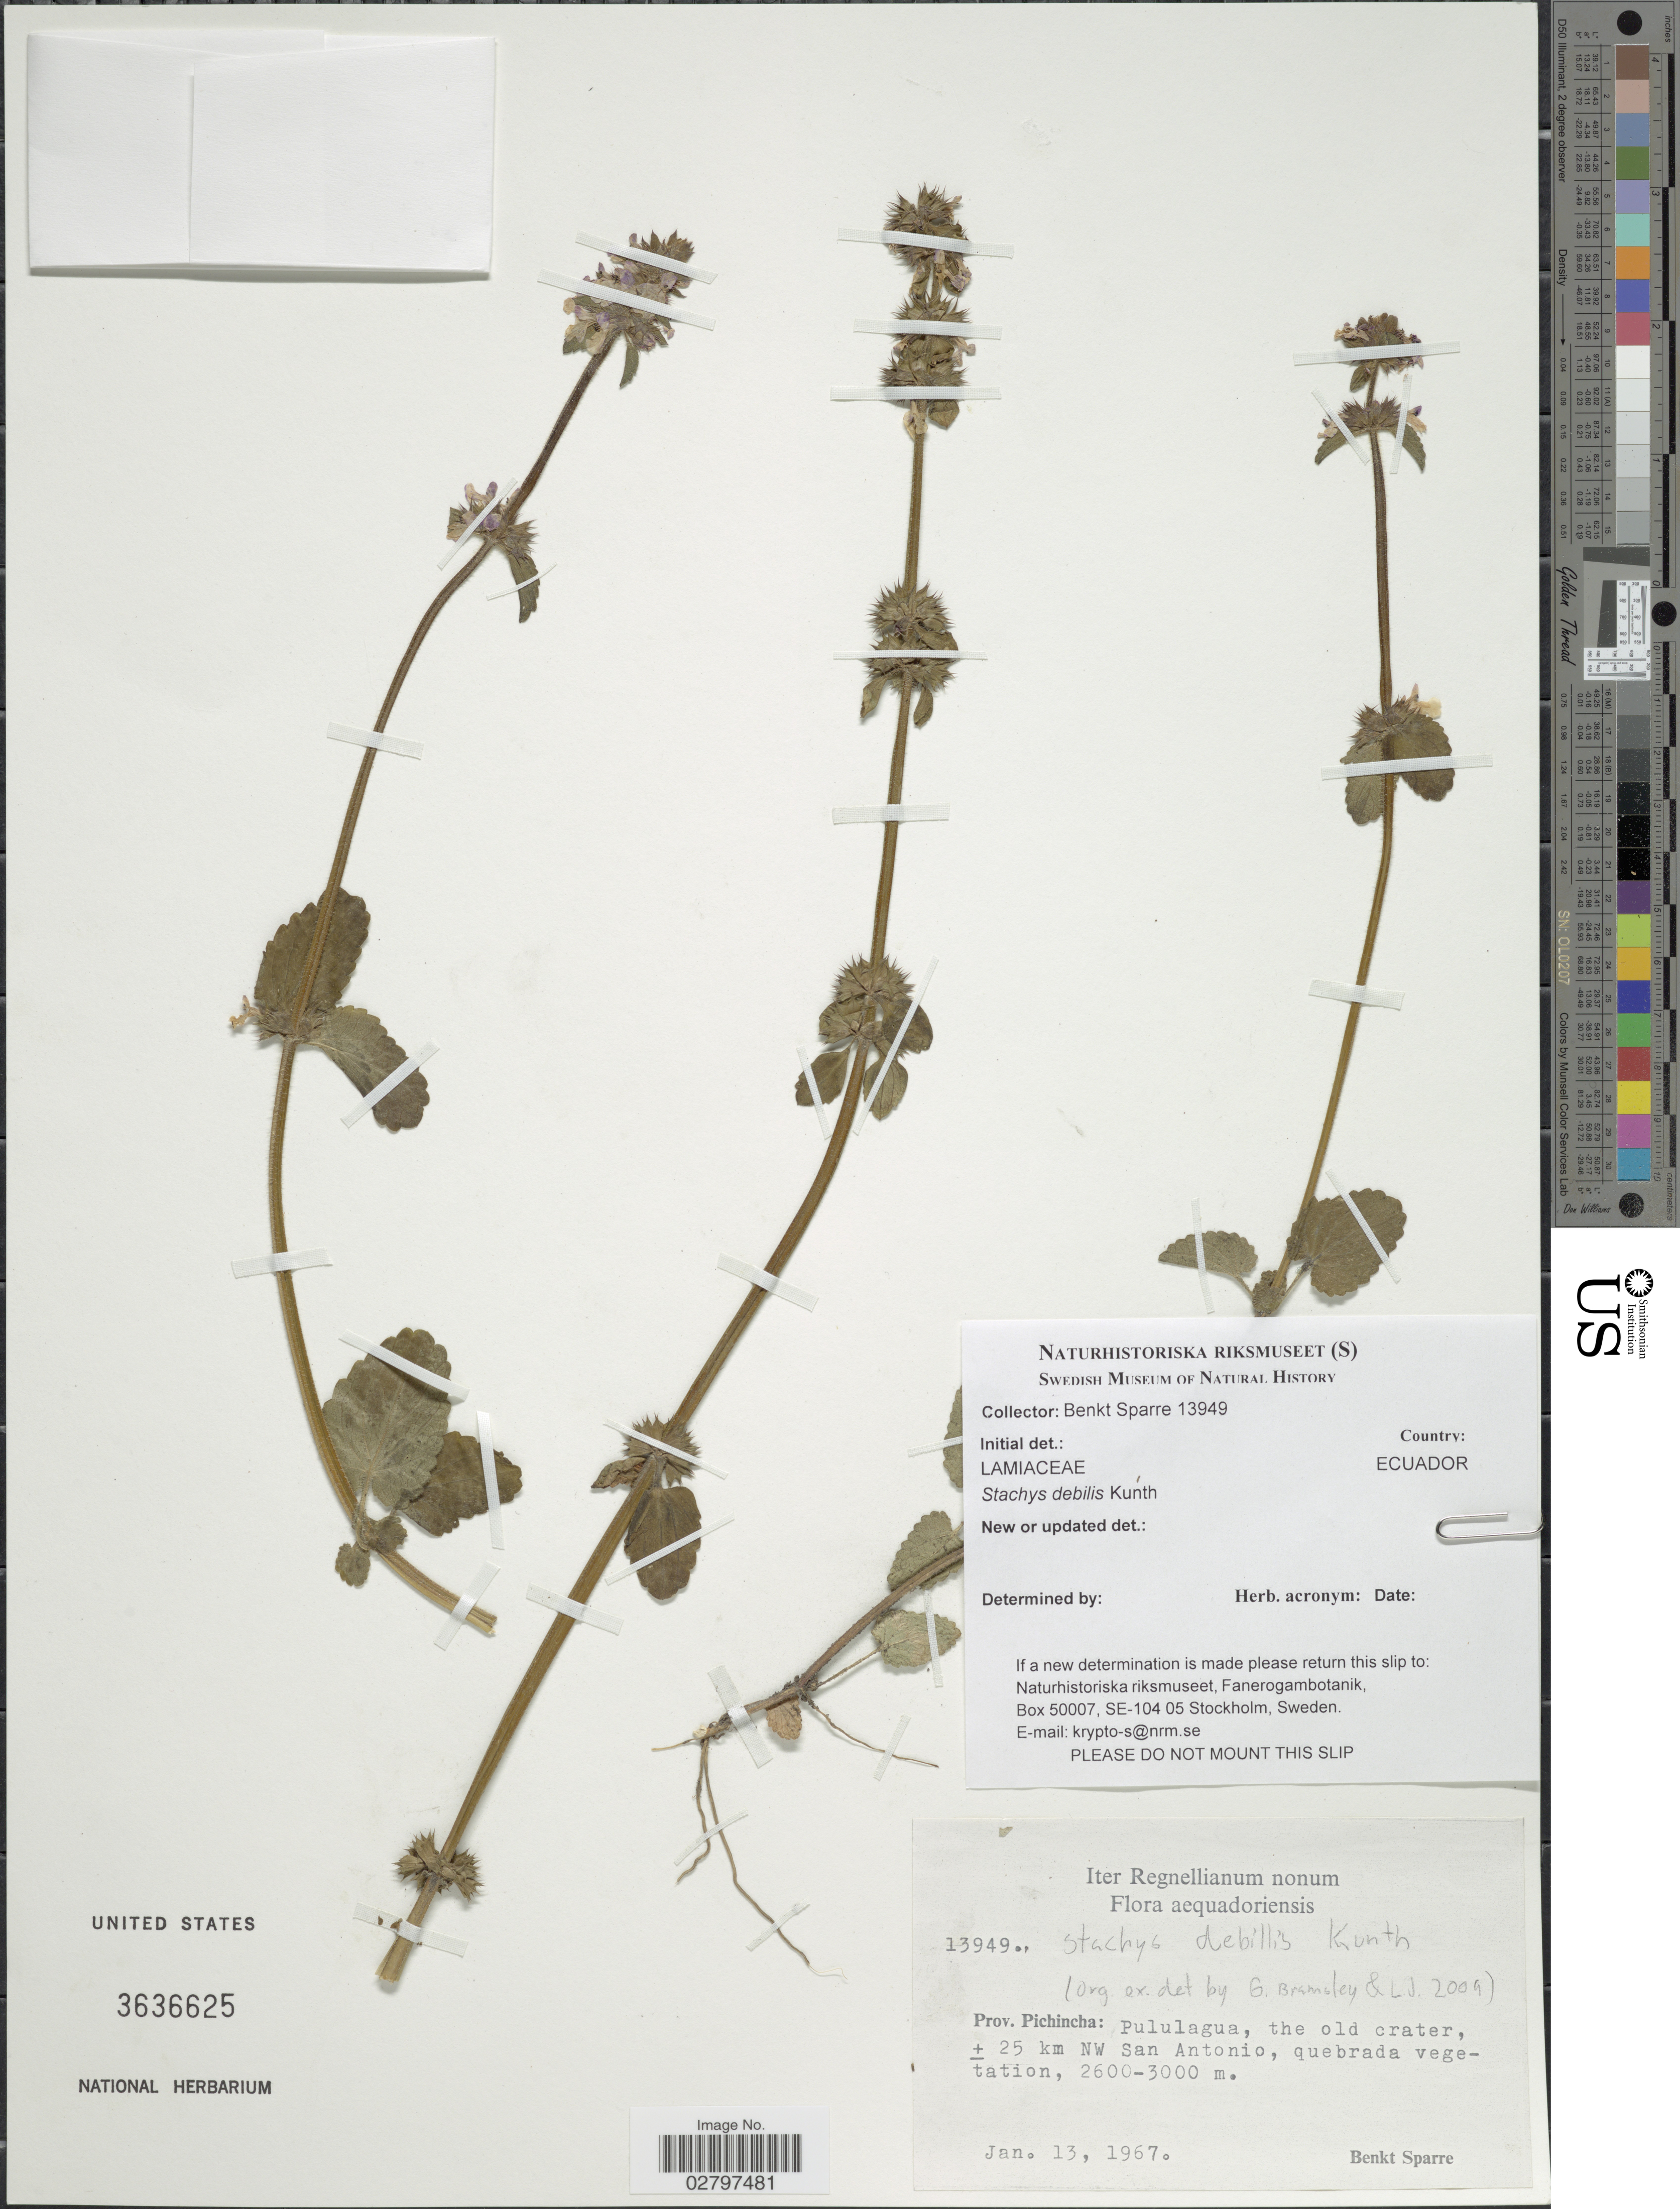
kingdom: Plantae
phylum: Tracheophyta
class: Magnoliopsida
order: Lamiales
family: Lamiaceae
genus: Stachys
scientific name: Stachys debilis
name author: Kunth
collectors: B. Sparre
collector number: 13949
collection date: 1967-01-13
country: Ecuador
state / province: Pichincha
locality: Pululagua, the old crater, ± 25 km NW San Antonio.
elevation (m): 2600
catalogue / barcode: US 3636625